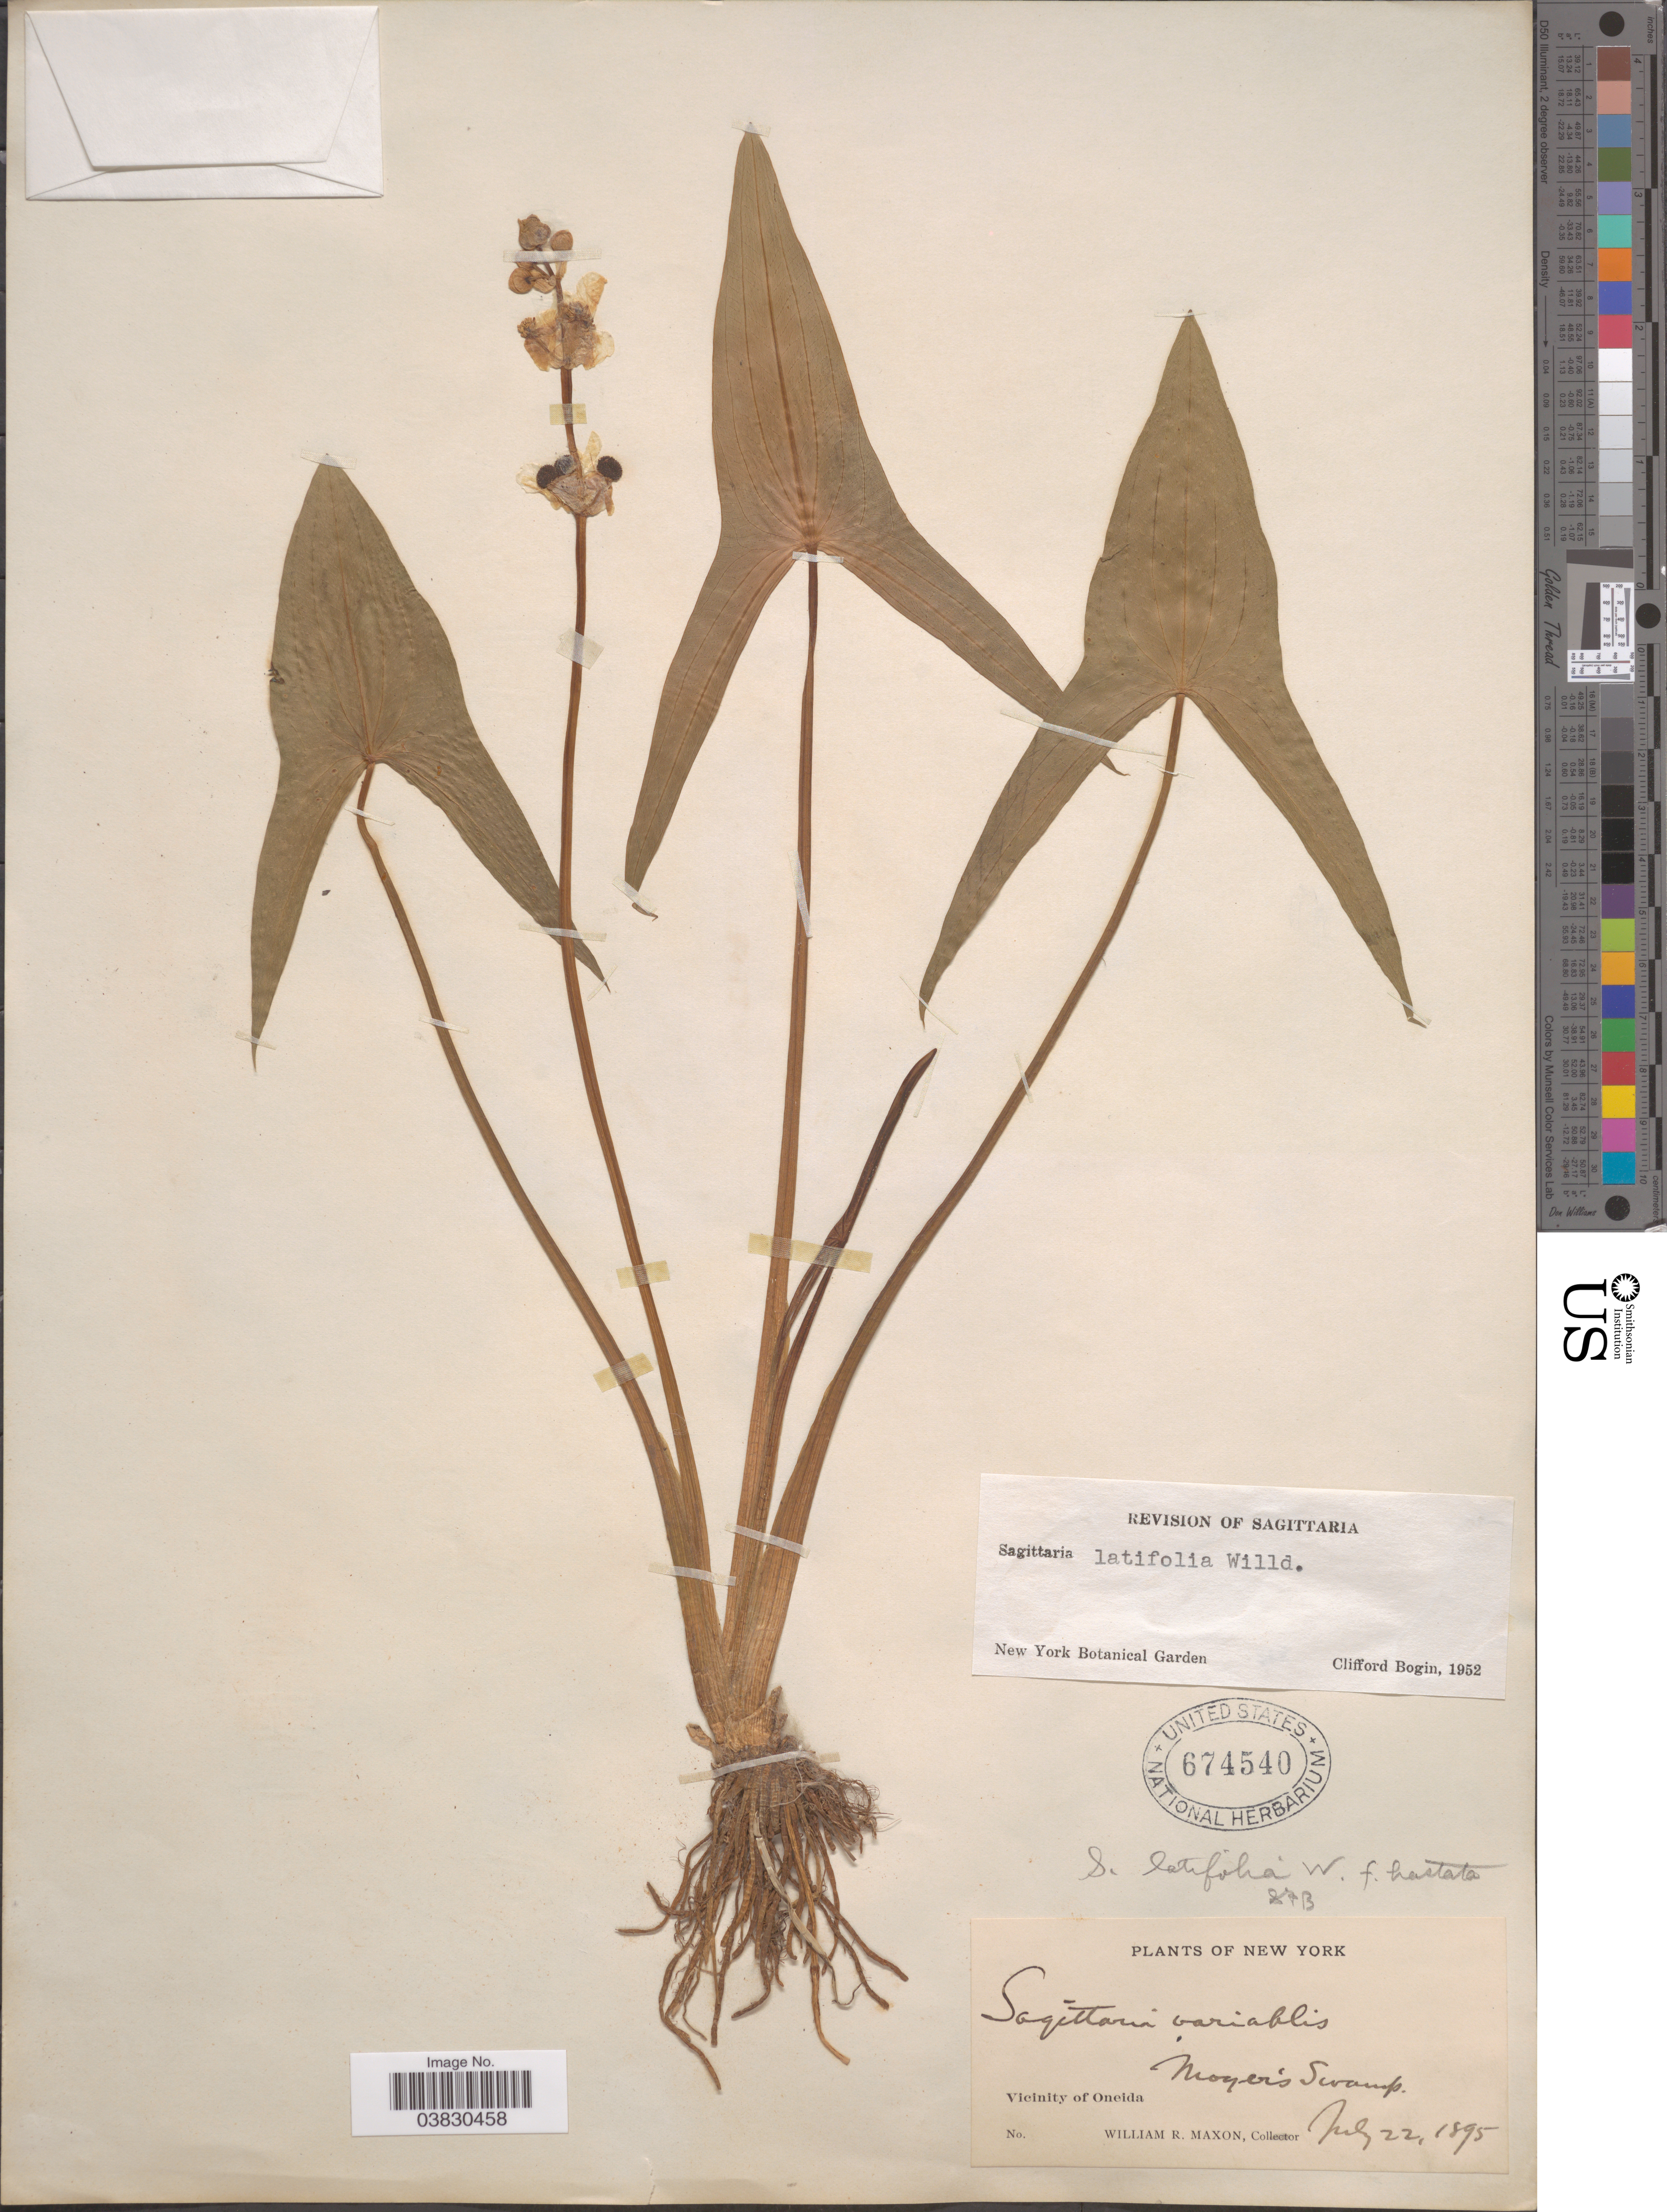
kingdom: Plantae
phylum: Tracheophyta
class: Liliopsida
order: Alismatales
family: Alismataceae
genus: Sagittaria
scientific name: Sagittaria latifolia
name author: Willd.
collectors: W. R. Maxon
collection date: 1895-07-22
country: United States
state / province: New York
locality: Moyer's Swamp. Vicinity of Oneida.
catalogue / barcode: US 674540